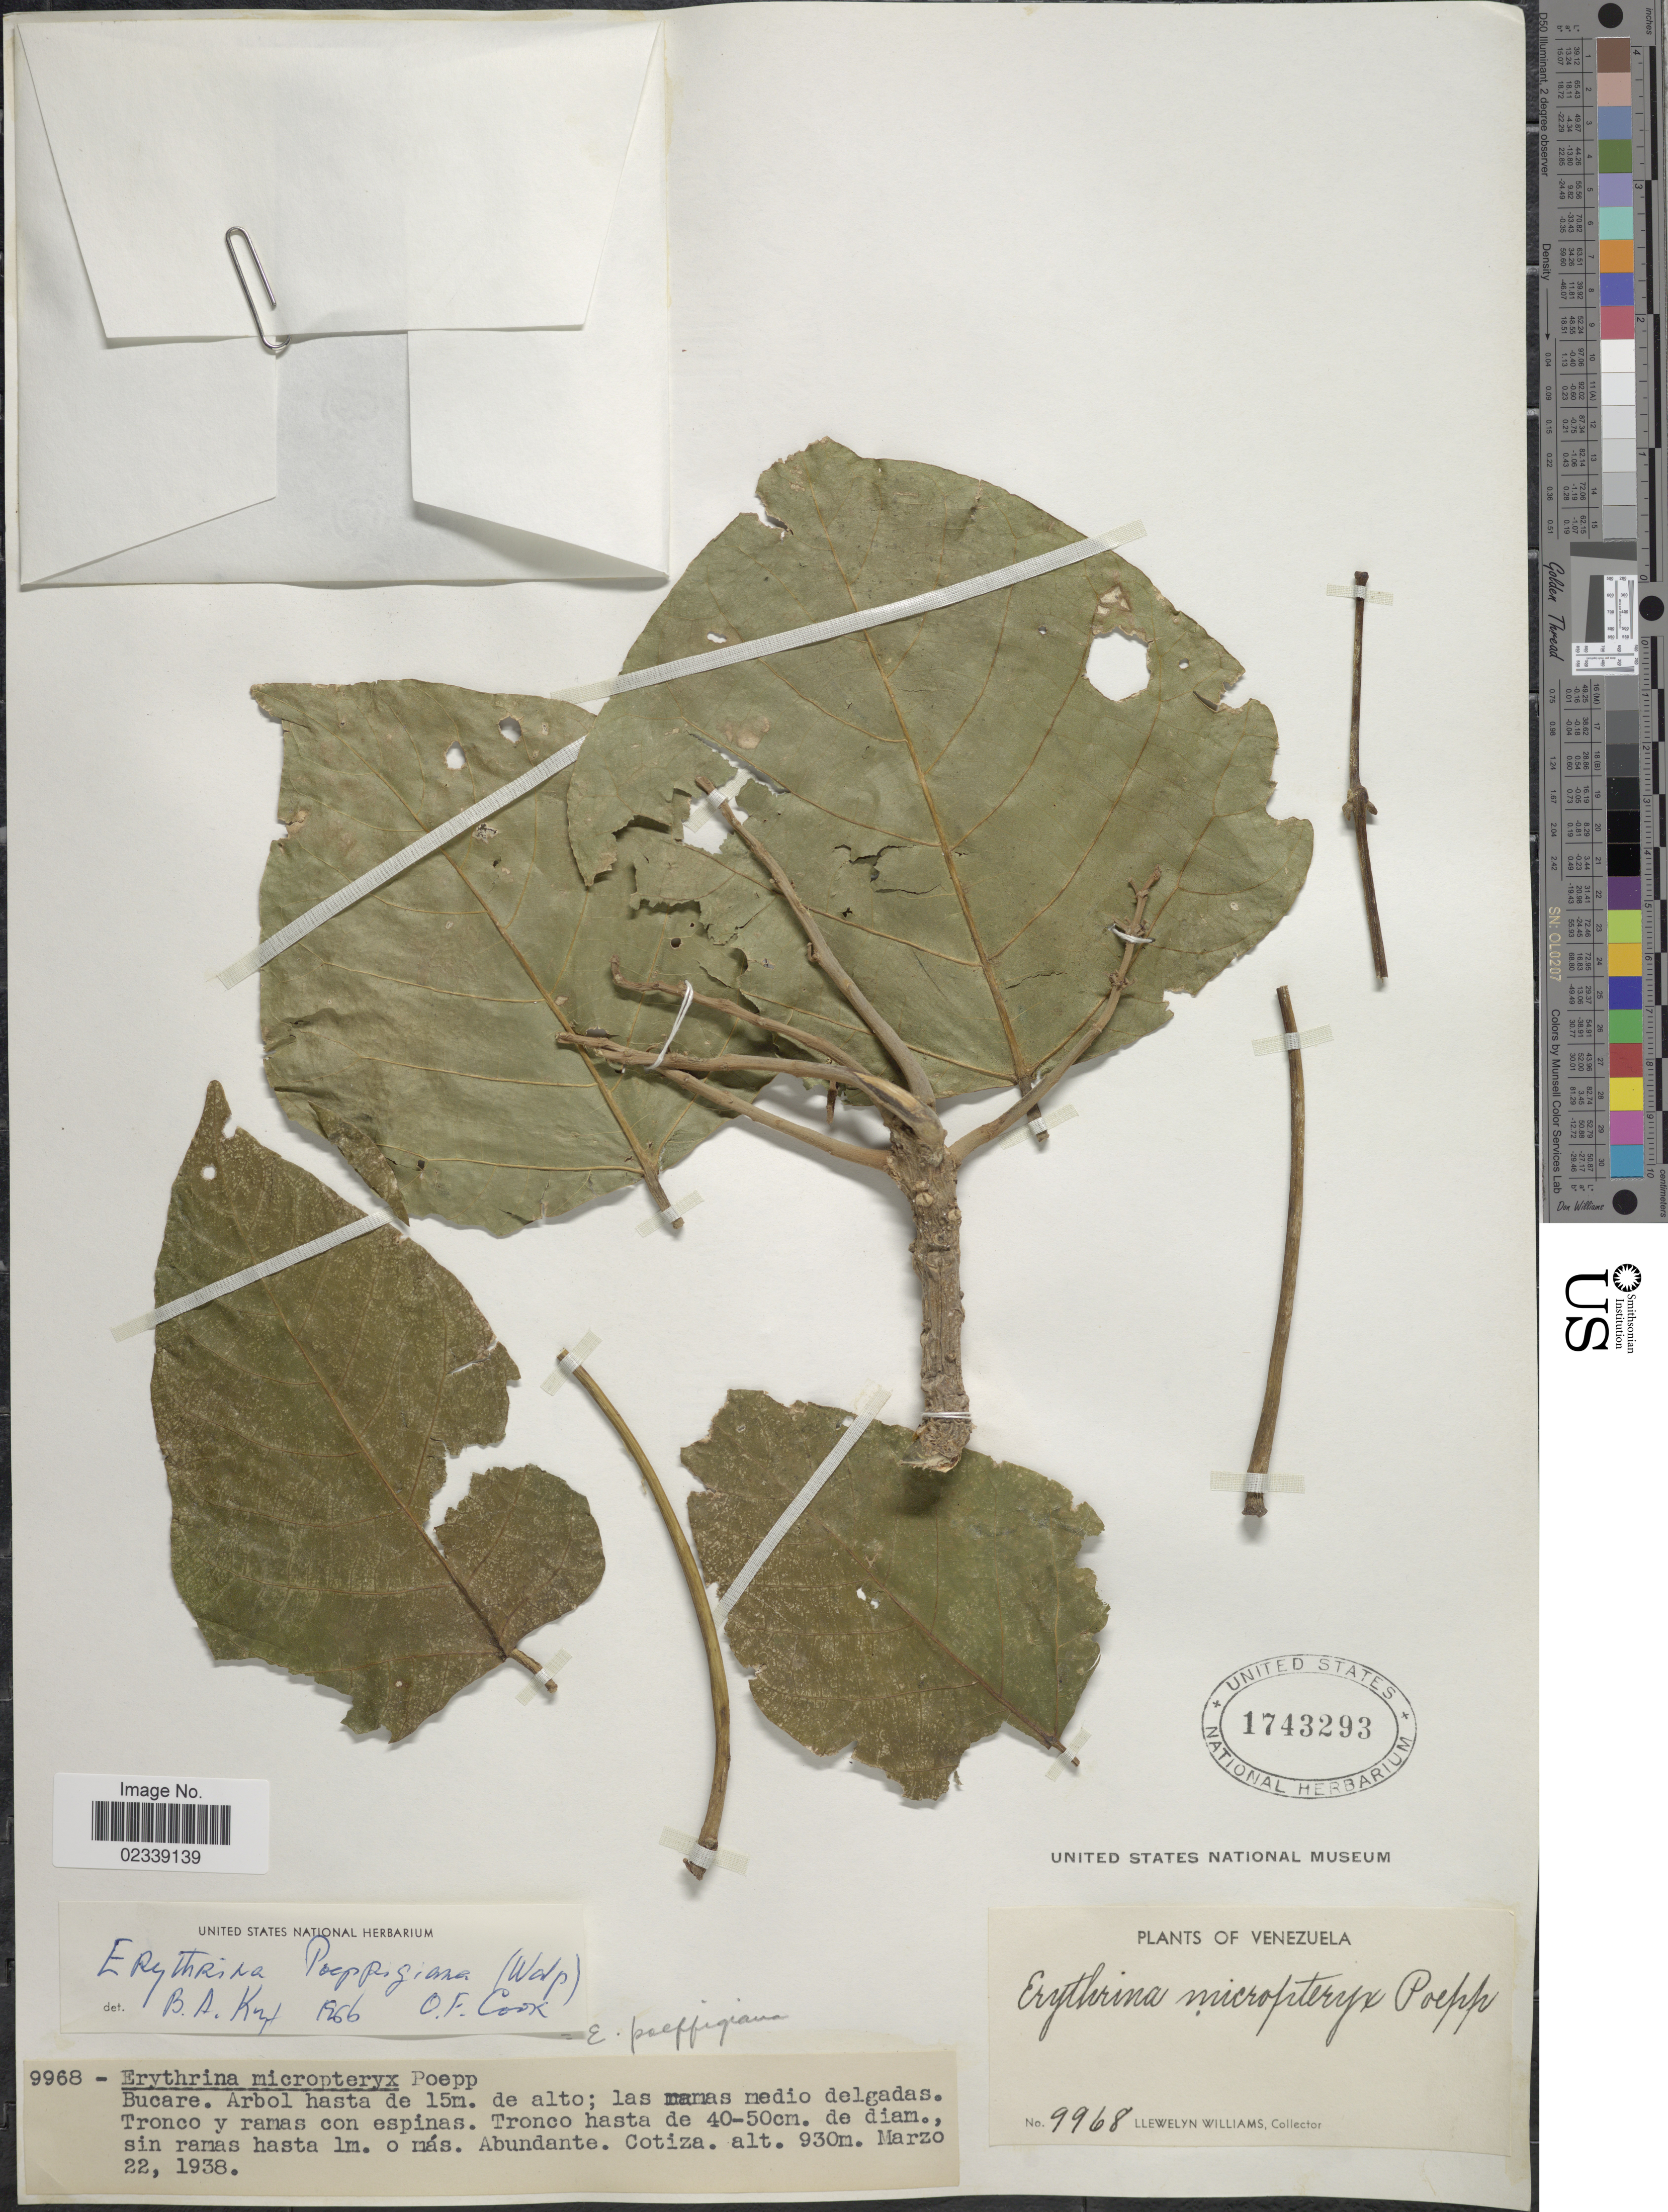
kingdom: Plantae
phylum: Tracheophyta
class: Magnoliopsida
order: Fabales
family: Fabaceae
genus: Erythrina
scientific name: Erythrina poeppigiana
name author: (Walp.) O.F. Cook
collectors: Ll. Williams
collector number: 9968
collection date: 1938-03-22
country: Venezuela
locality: Cotiza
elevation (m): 930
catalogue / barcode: US 1743293